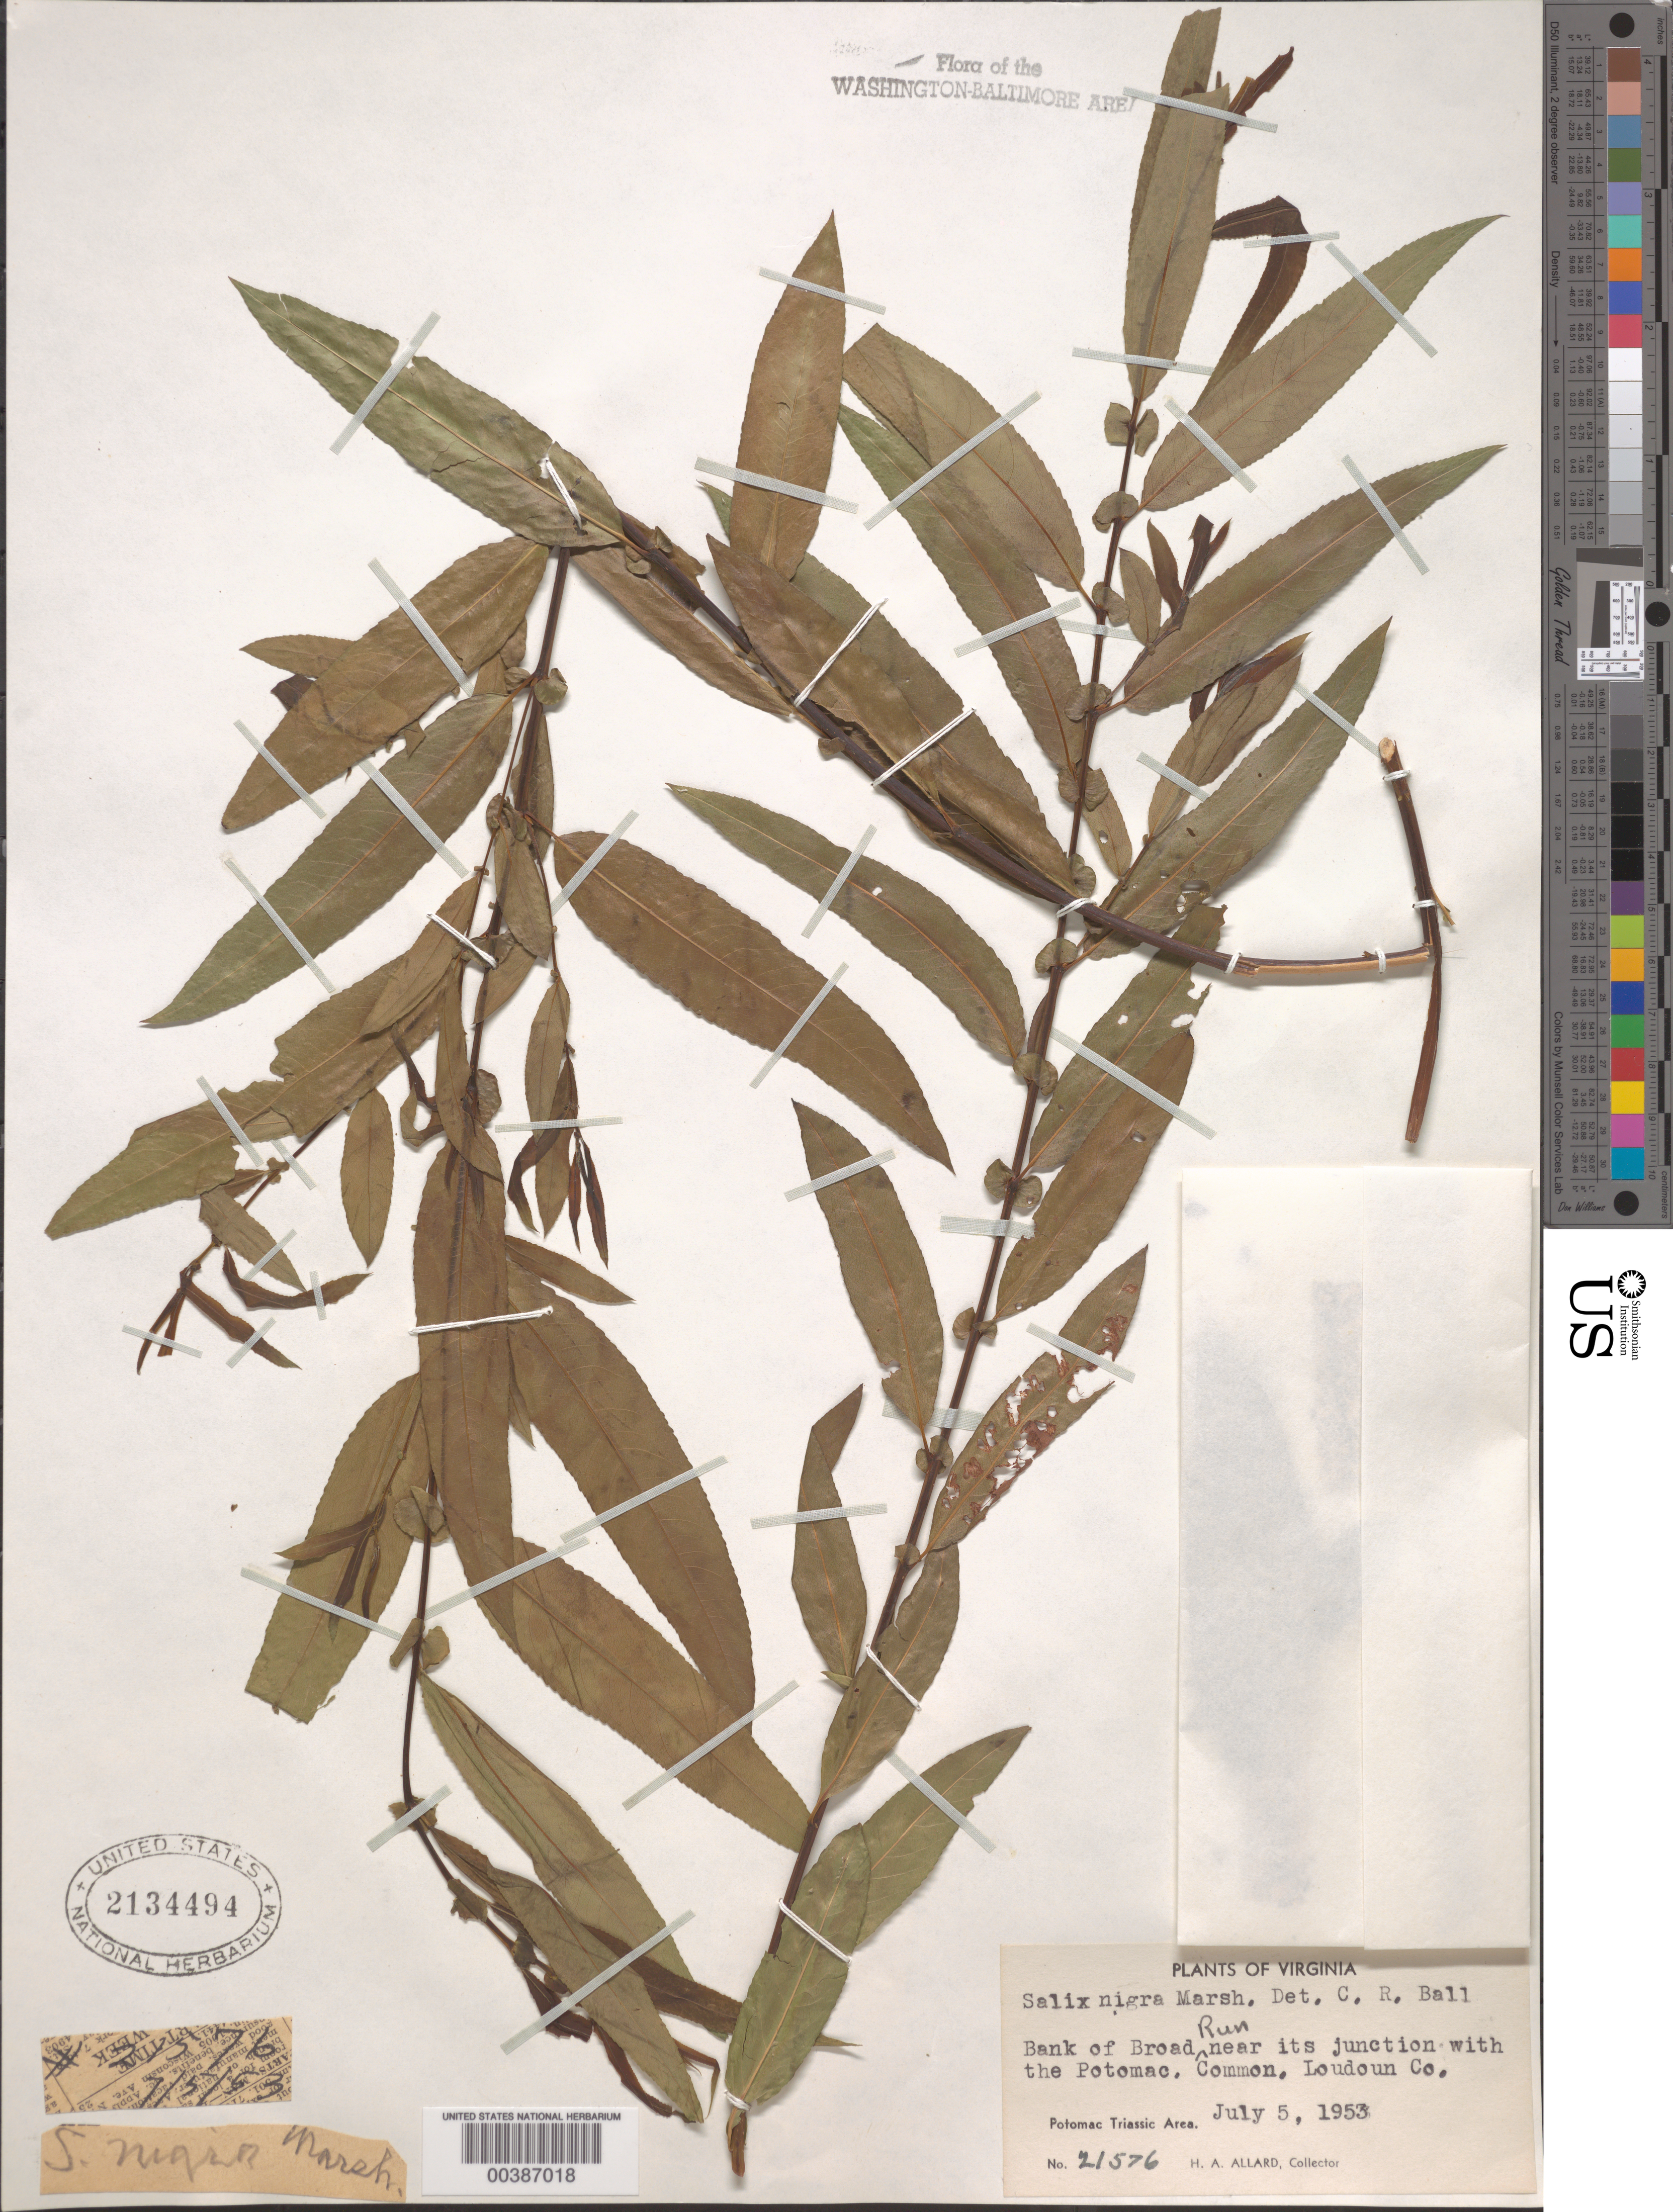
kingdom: Plantae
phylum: Tracheophyta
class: Magnoliopsida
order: Malpighiales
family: Salicaceae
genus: Salix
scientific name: Salix nigra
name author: Marshall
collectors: H. A. Allard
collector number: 21576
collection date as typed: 05 Jul 1953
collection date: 1953-07-05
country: United States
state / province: Virginia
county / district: Loudoun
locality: Broad Run near Jenction with the Potomac C. and O. Canal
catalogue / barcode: US 2134494